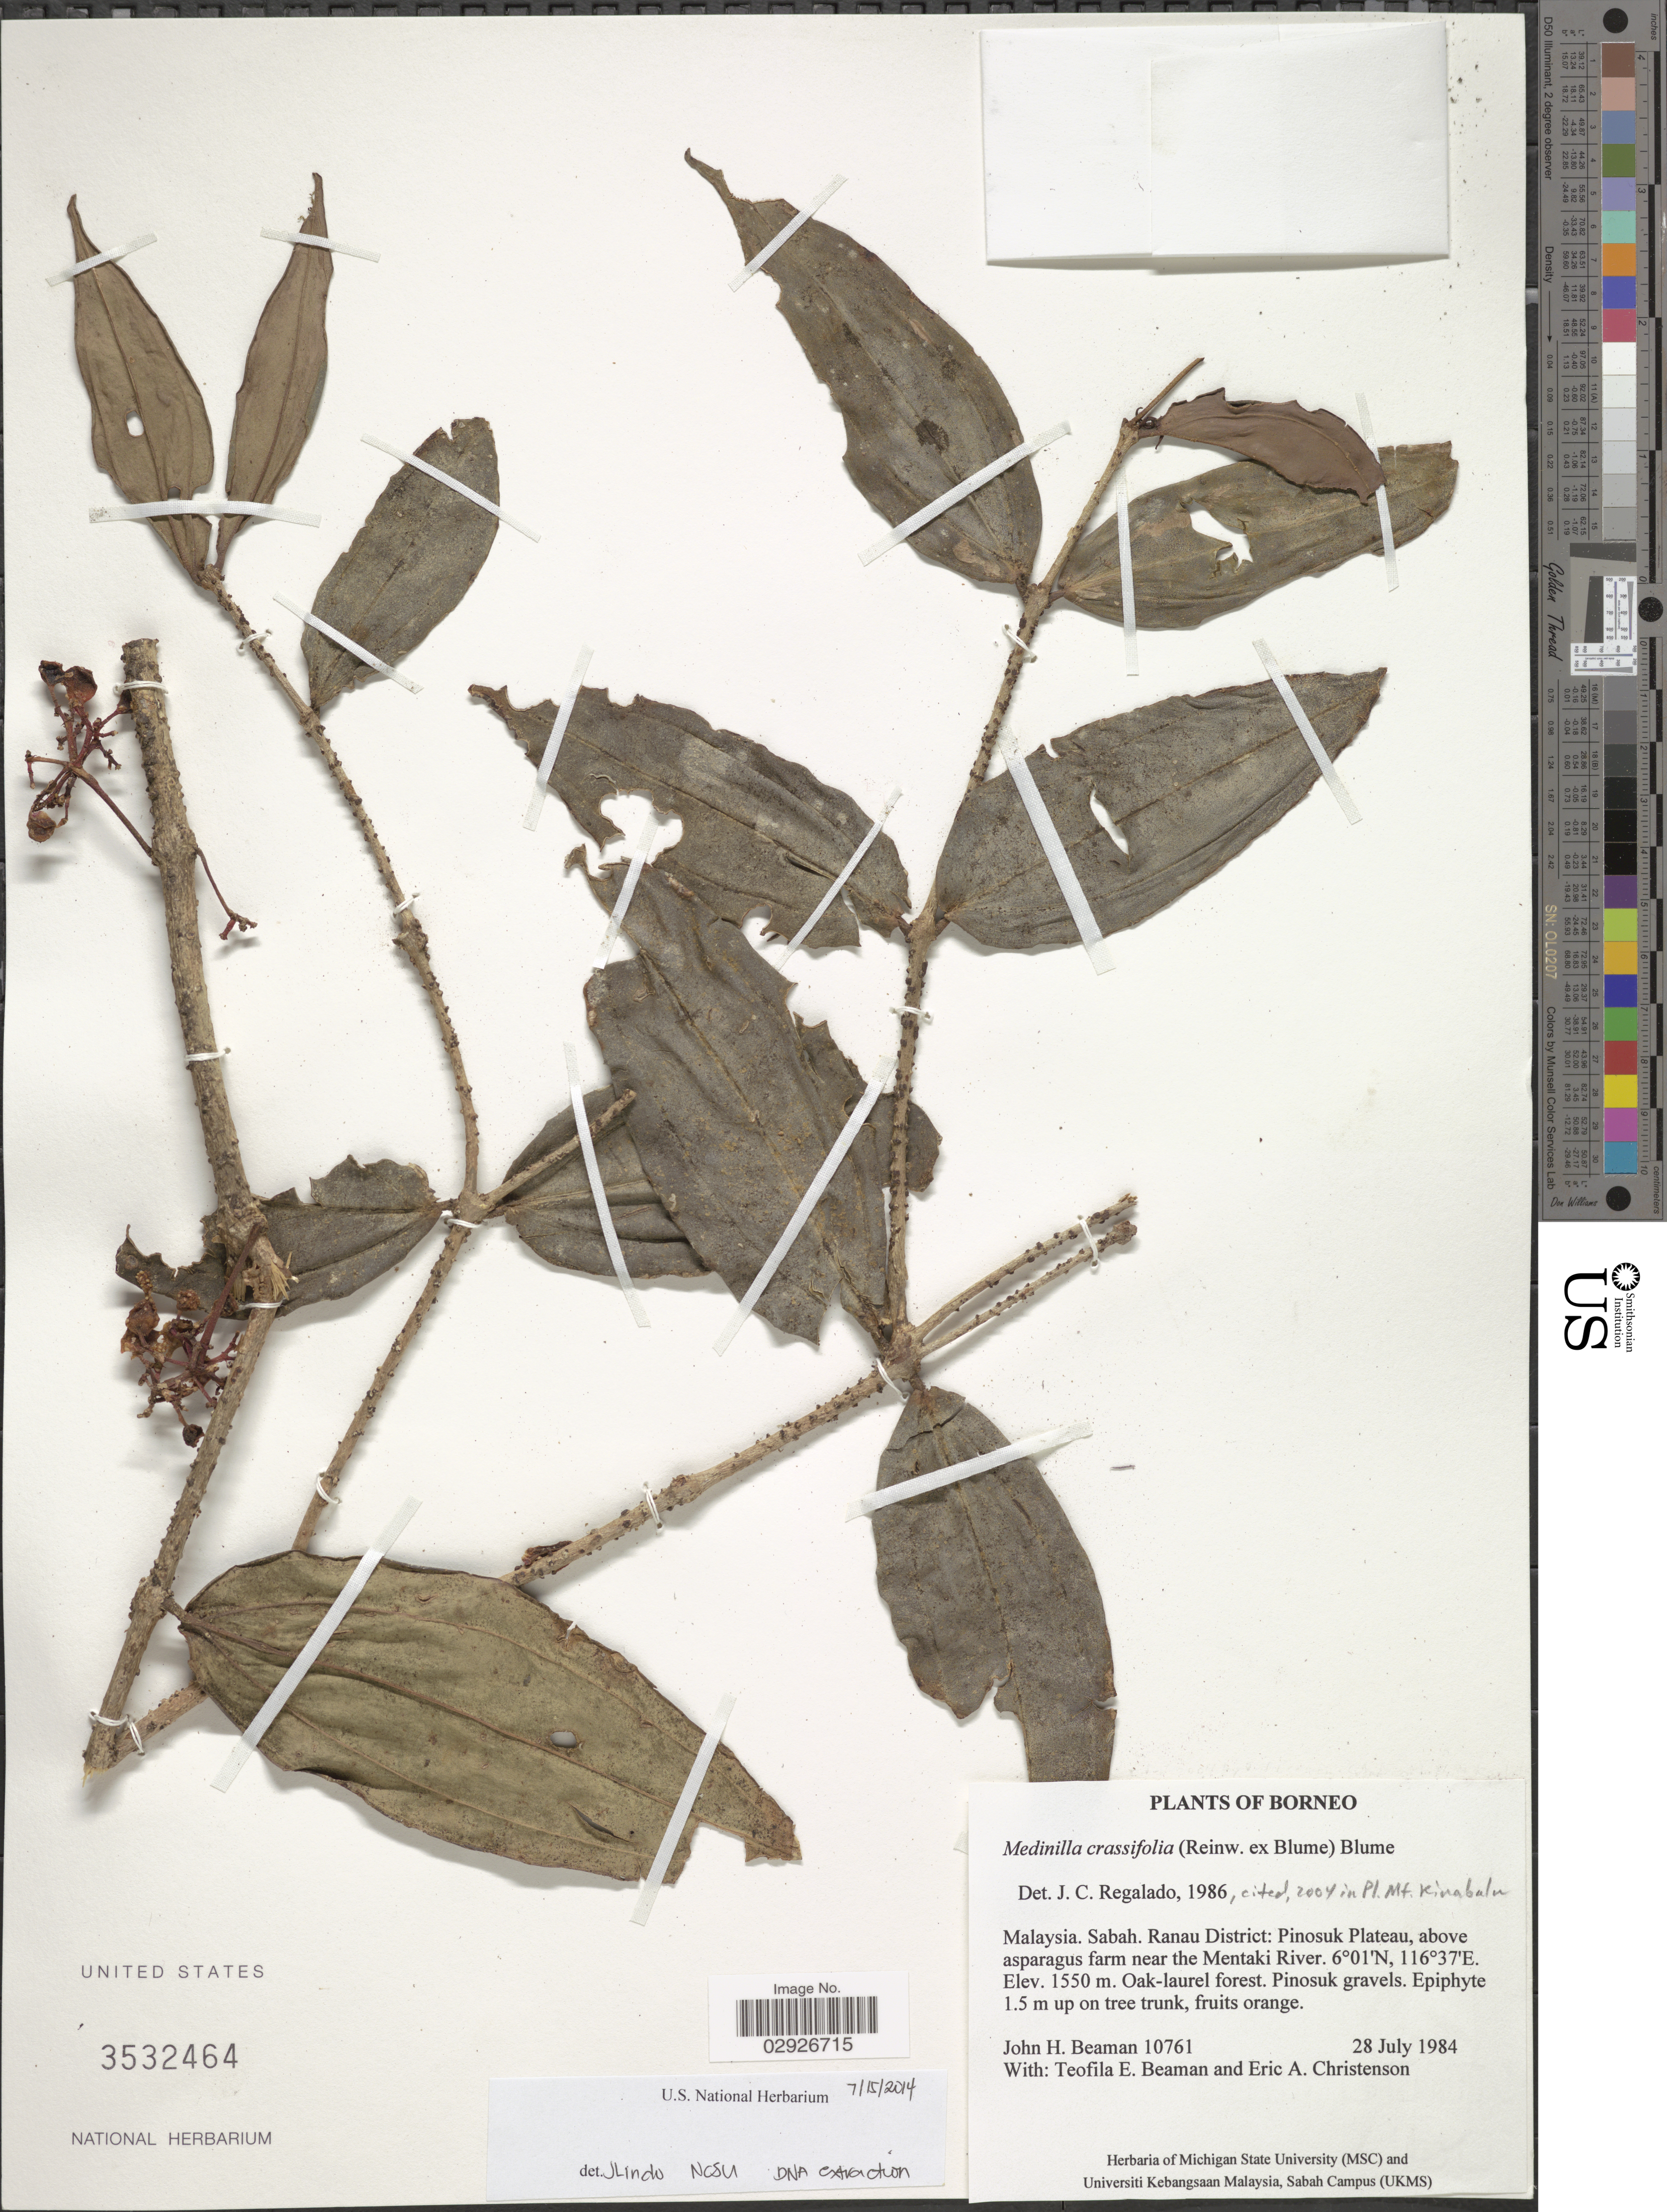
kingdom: Plantae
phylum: Tracheophyta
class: Magnoliopsida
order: Myrtales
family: Melastomataceae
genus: Medinilla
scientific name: Medinilla crassifolia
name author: Blume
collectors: J. H. Beaman, T. E. Beaman & E. A. Christenson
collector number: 10761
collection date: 1984-07-28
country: Malaysia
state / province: Sabah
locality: Borneo. Ranau District: Pinosuk Plateau, above asparagus farm near the Mentaki River.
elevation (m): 1550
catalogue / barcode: US 3532464